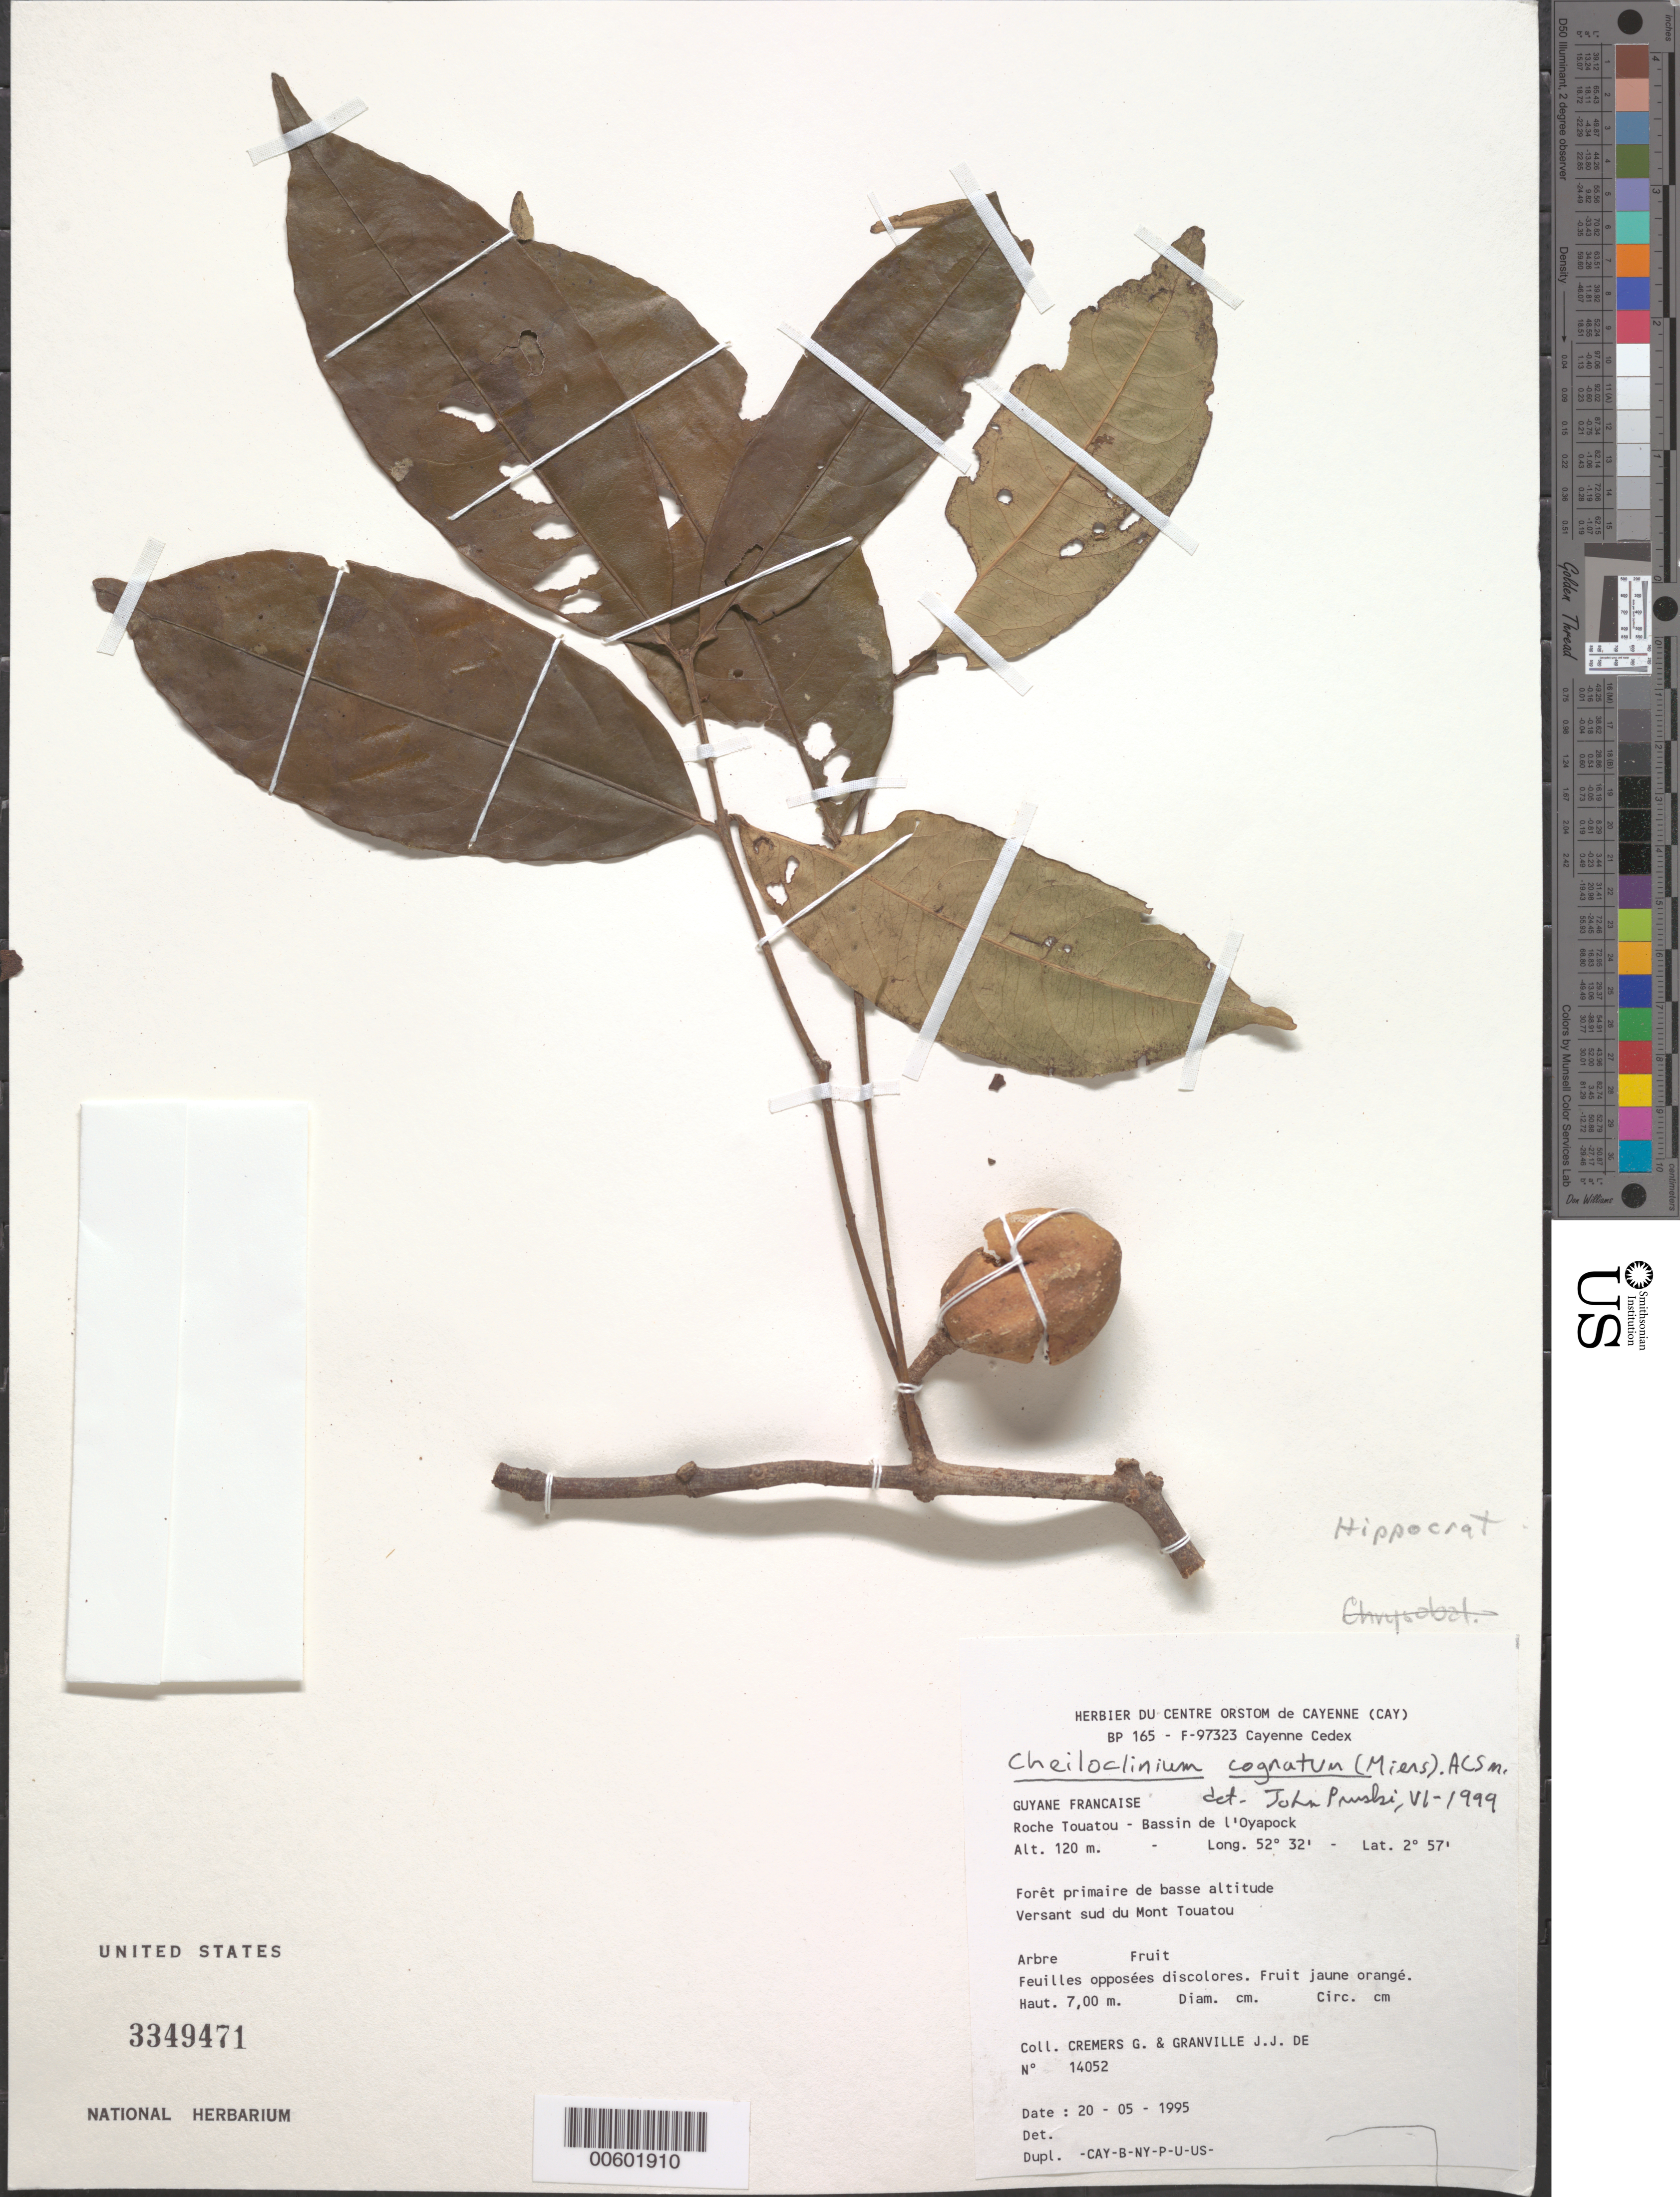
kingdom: Plantae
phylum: Tracheophyta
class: Magnoliopsida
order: Celastrales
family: Celastraceae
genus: Cheiloclinium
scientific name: Cheiloclinium cognatum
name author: (Miers) A.C. Sm.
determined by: Pruski, J. F.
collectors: G. Cremers & J.-J. de Granville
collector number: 14052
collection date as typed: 20-May-95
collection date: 1995-05-20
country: French Guiana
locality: Roche Touatou, Bassin de l'Oyapock, versant sud du Mont Touatou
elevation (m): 120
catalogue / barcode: US 3349471